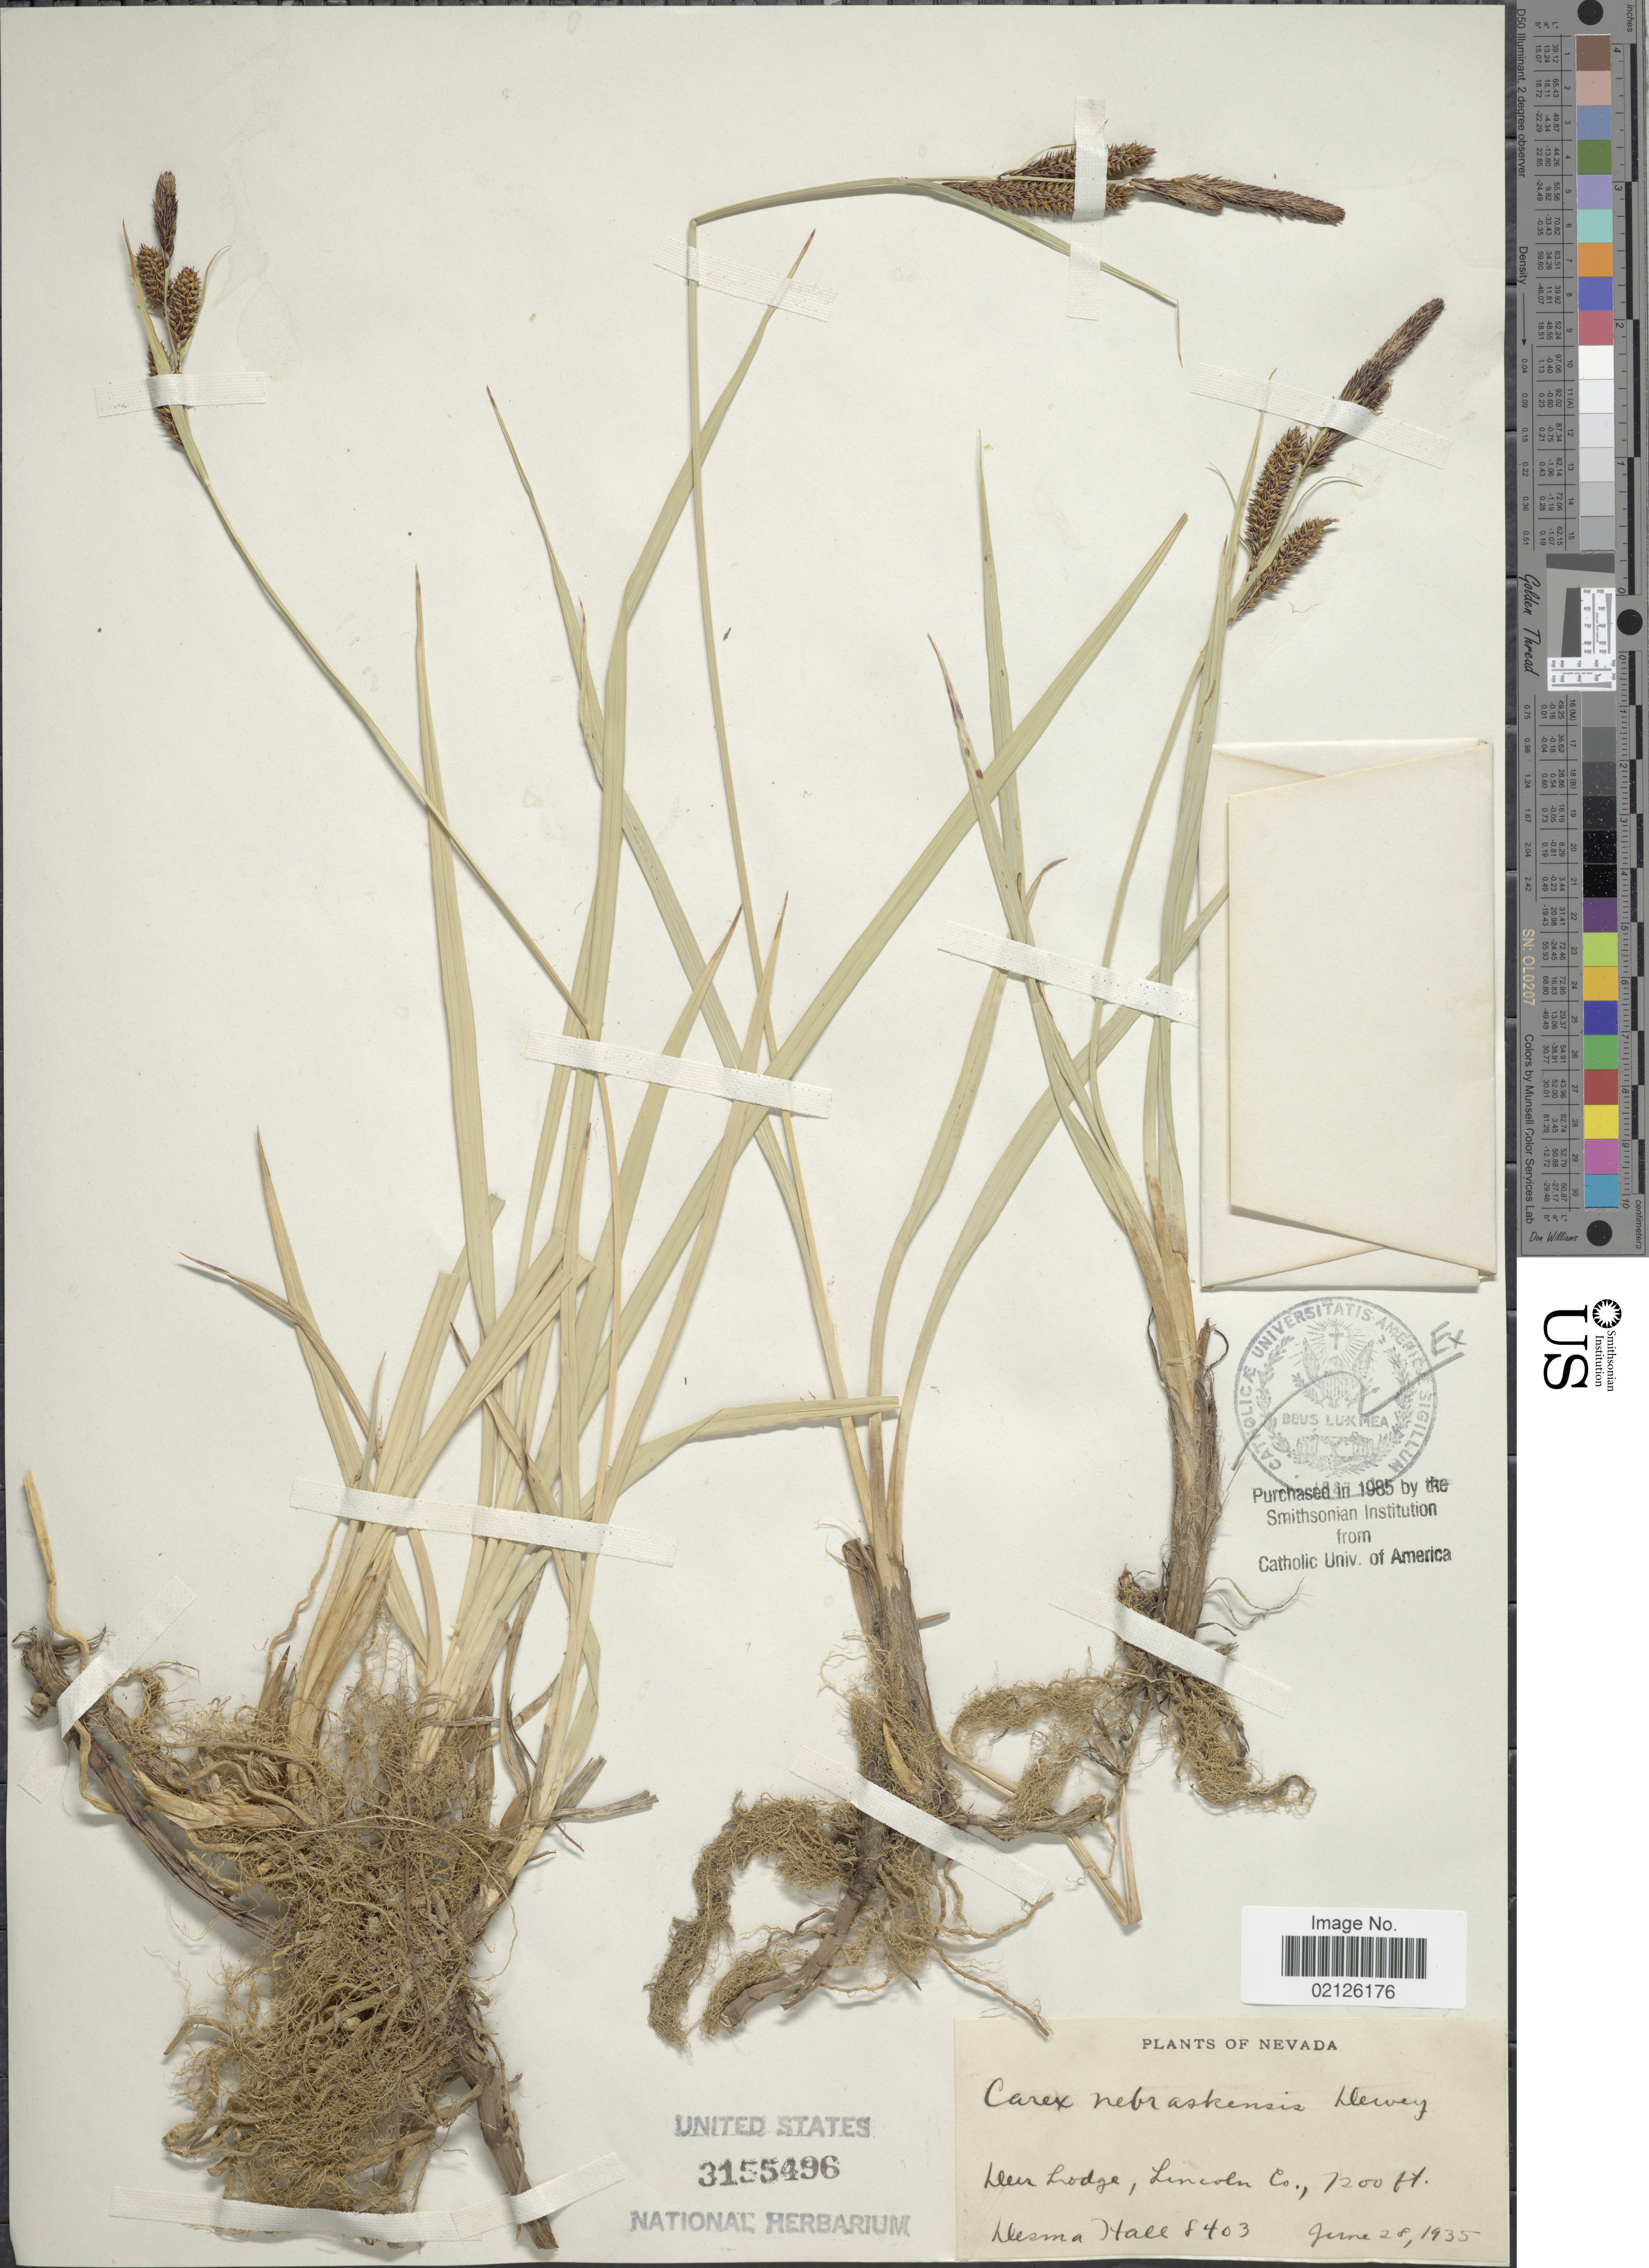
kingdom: Plantae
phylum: Tracheophyta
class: Liliopsida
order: Poales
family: Cyperaceae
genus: Carex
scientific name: Carex nebrascensis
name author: Dewey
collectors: D. Hall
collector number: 8403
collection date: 1935-06-28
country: United States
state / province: Nevada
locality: Deer lodge, Lincoln Co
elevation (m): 2195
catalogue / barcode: US 3155496